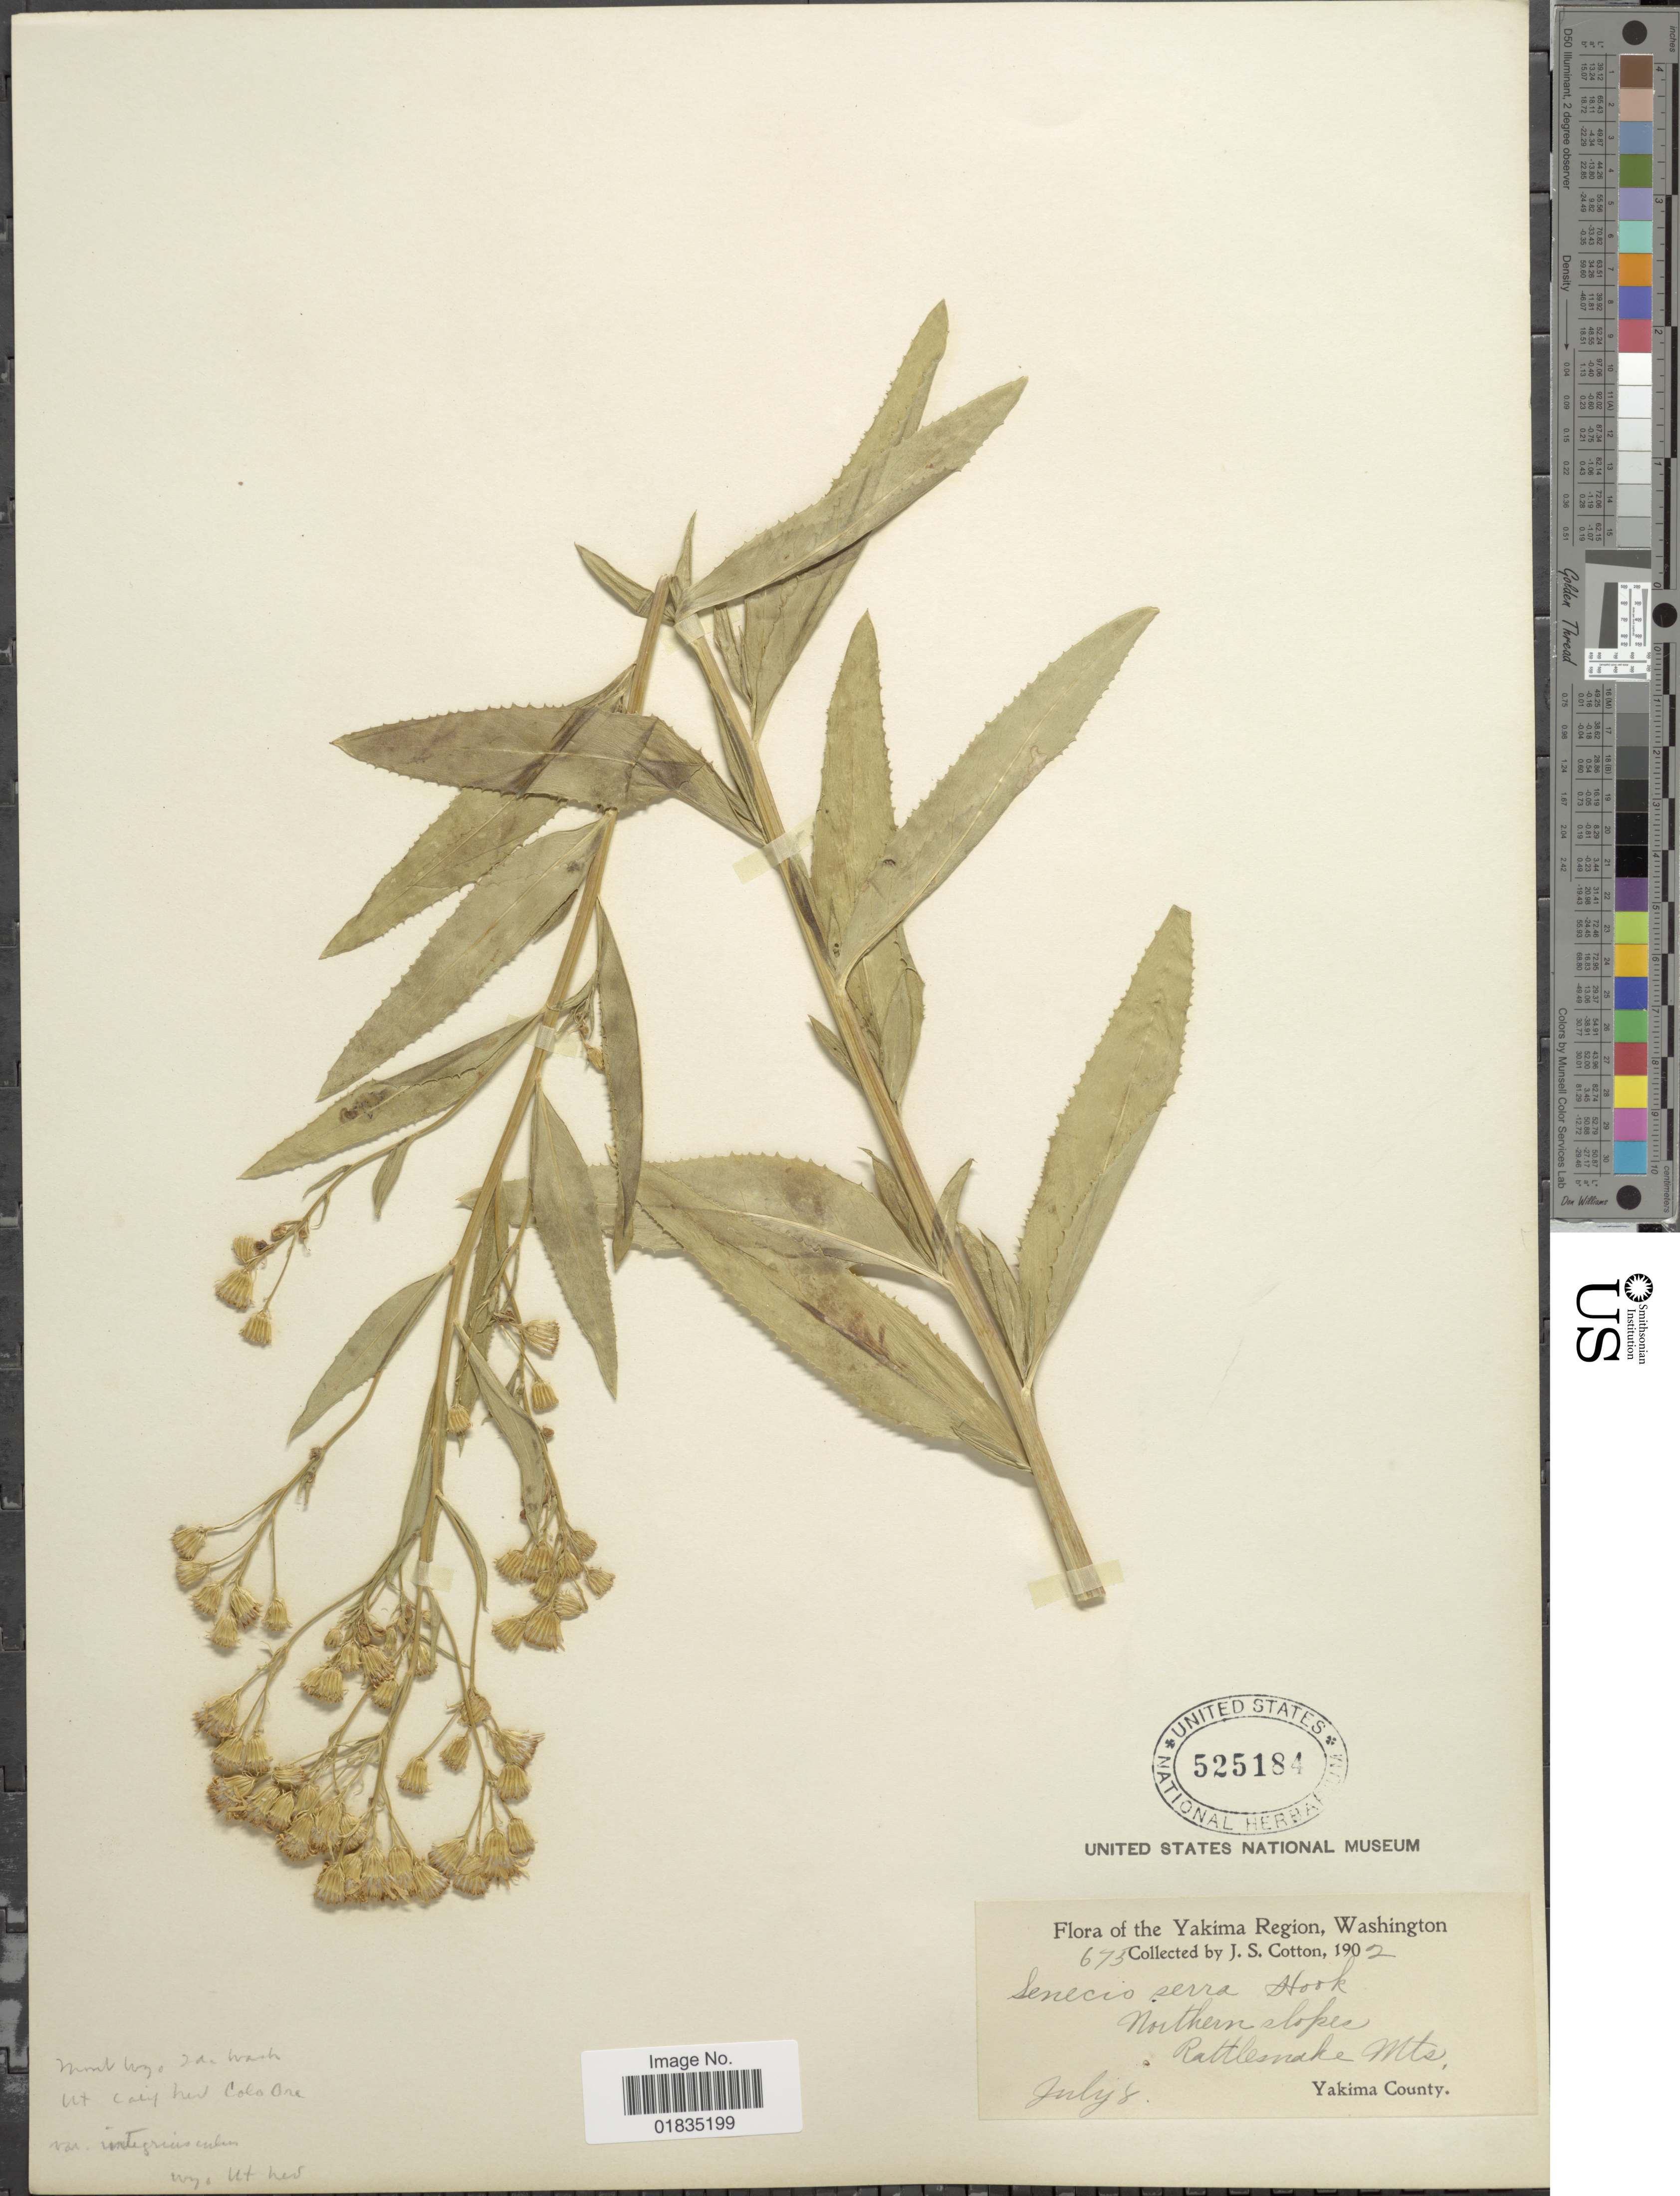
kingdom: Plantae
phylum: Tracheophyta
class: Magnoliopsida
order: Asterales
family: Asteraceae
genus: Senecio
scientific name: Senecio serra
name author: Hook.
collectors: J. S. Cotton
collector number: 675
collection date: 1902-07-08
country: United States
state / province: Washington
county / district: Yakima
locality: Yakima Region, Northern slope Rattlesnake Mts. Yakima County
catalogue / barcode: US 525184